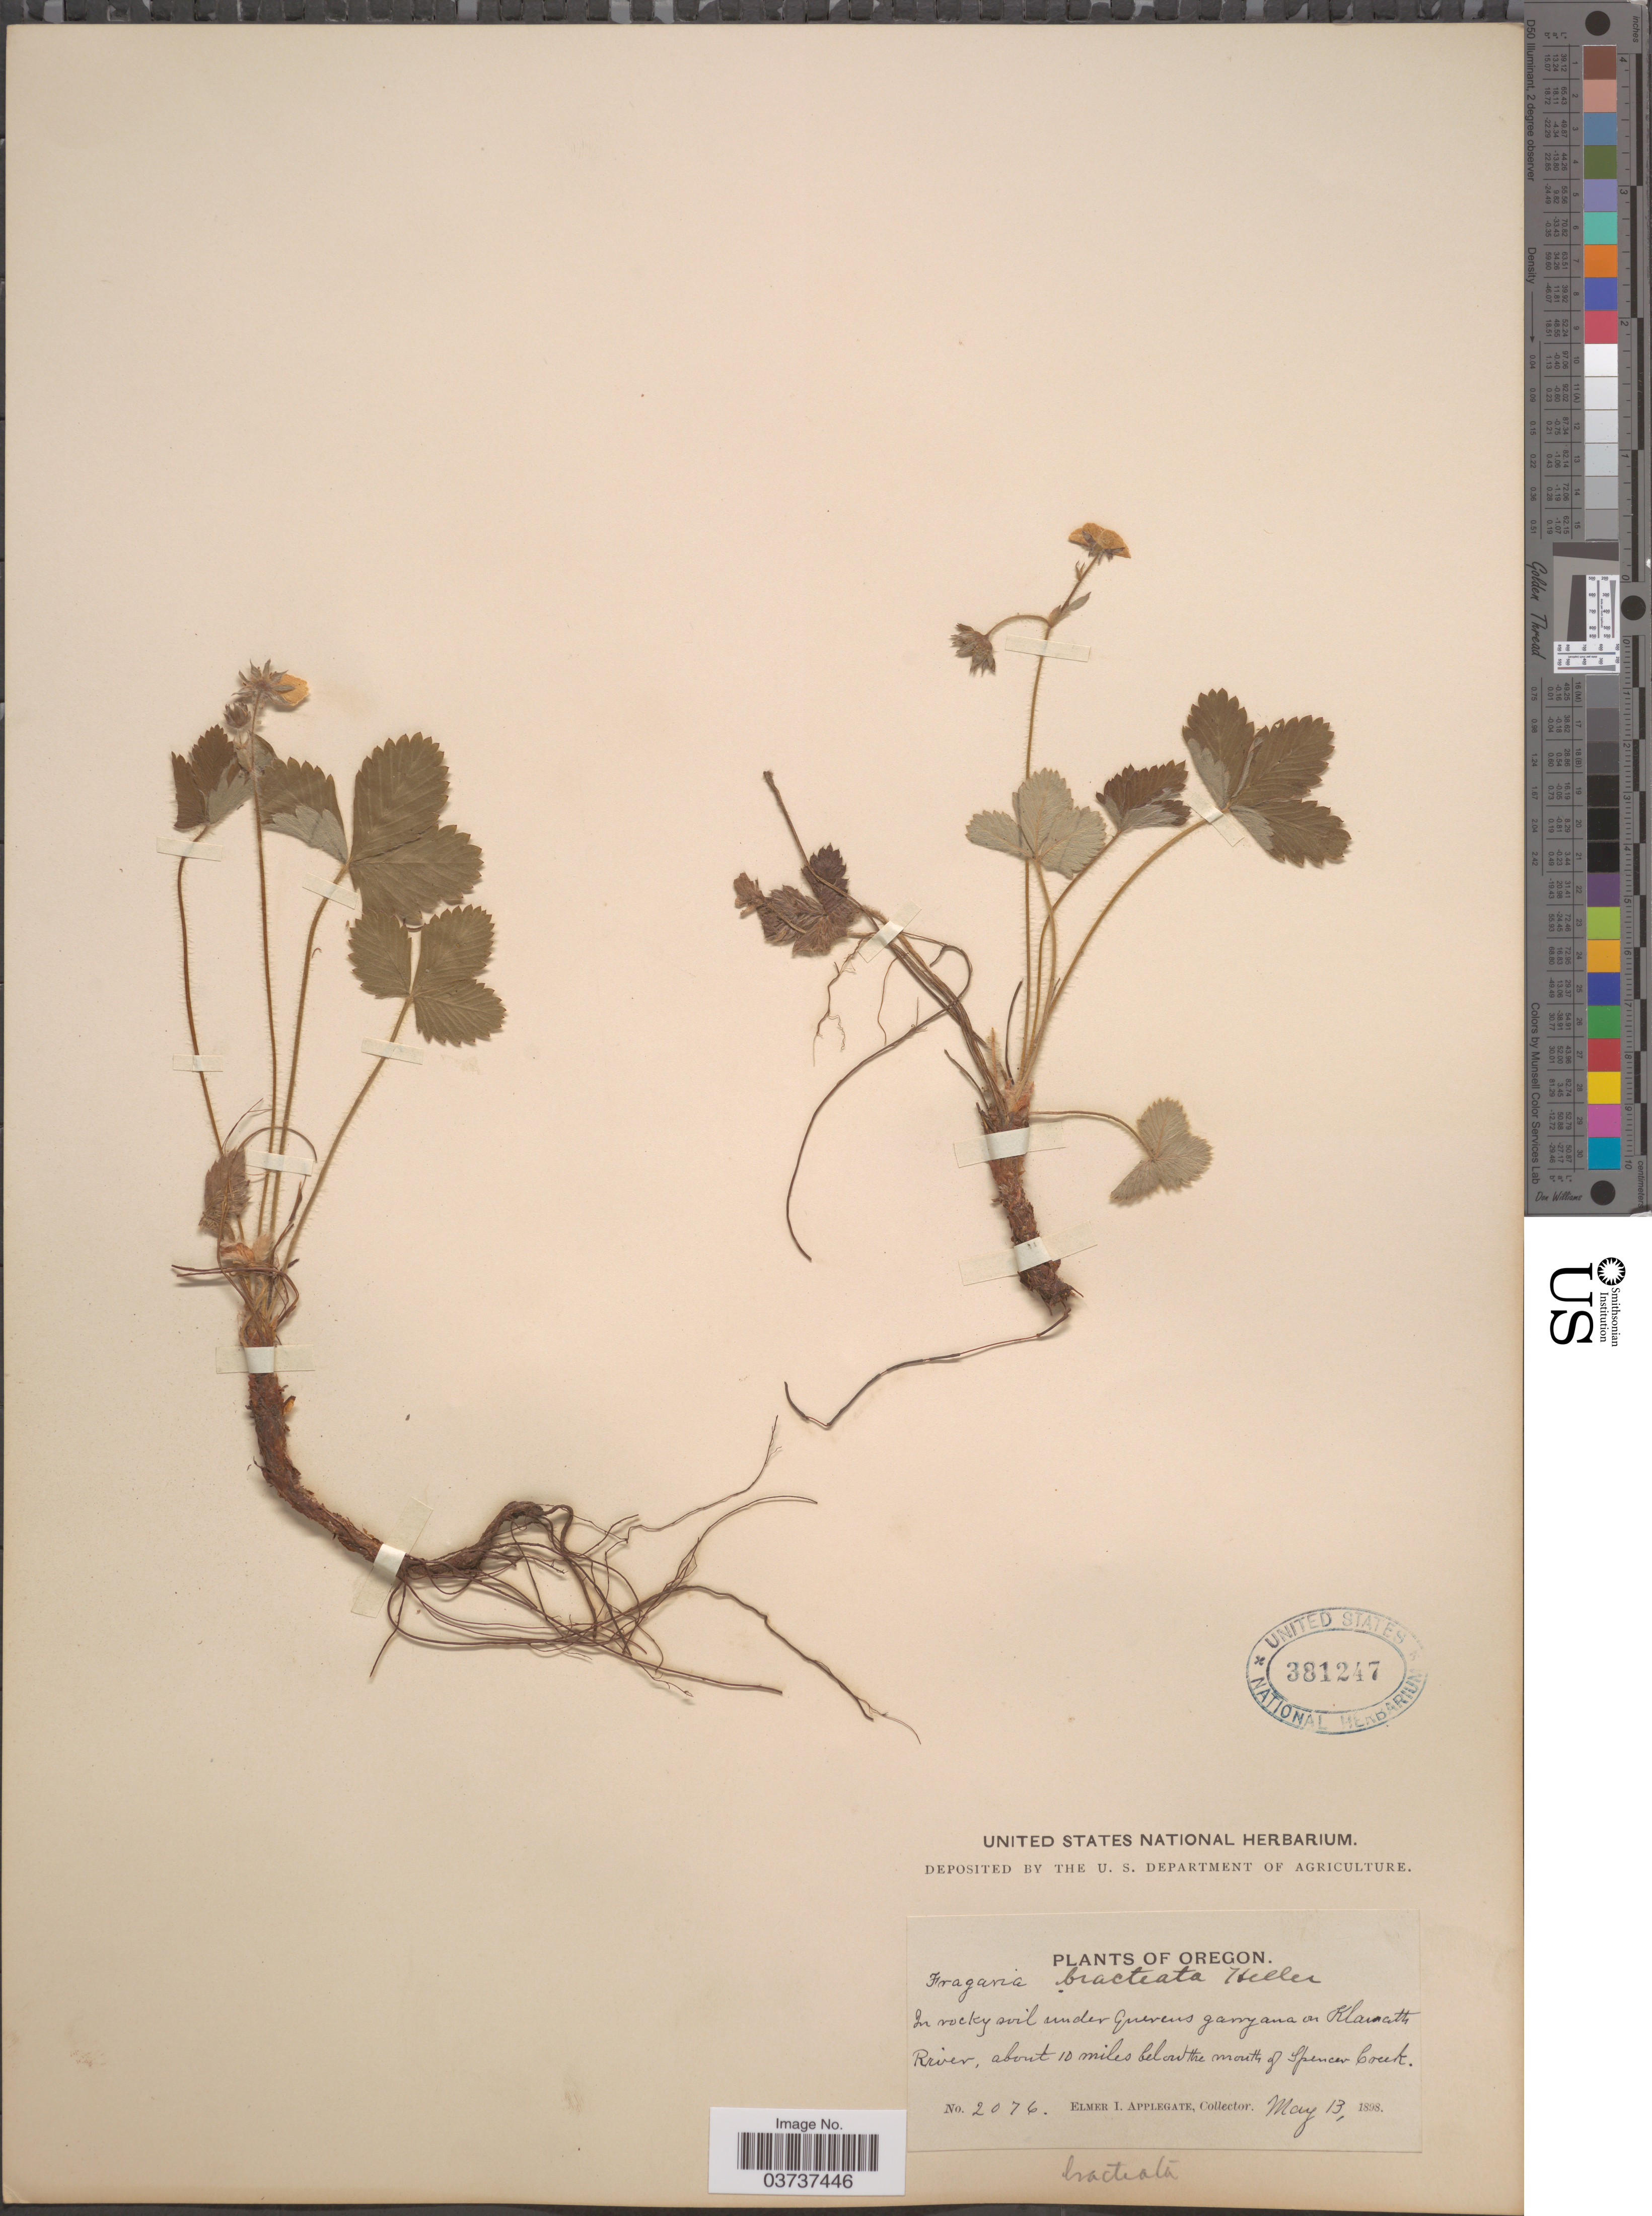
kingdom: Plantae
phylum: Tracheophyta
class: Magnoliopsida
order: Rosales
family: Rosaceae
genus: Fragaria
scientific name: Fragaria vesca subsp. bracteata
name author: L.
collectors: E. I. Applegate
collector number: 2076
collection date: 1898-05-13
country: United States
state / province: Oregon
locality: In rocky soil under Quercus garryana on Klamath River, about 10 miles below the mouth of Spencer Creek.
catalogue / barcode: US 381247